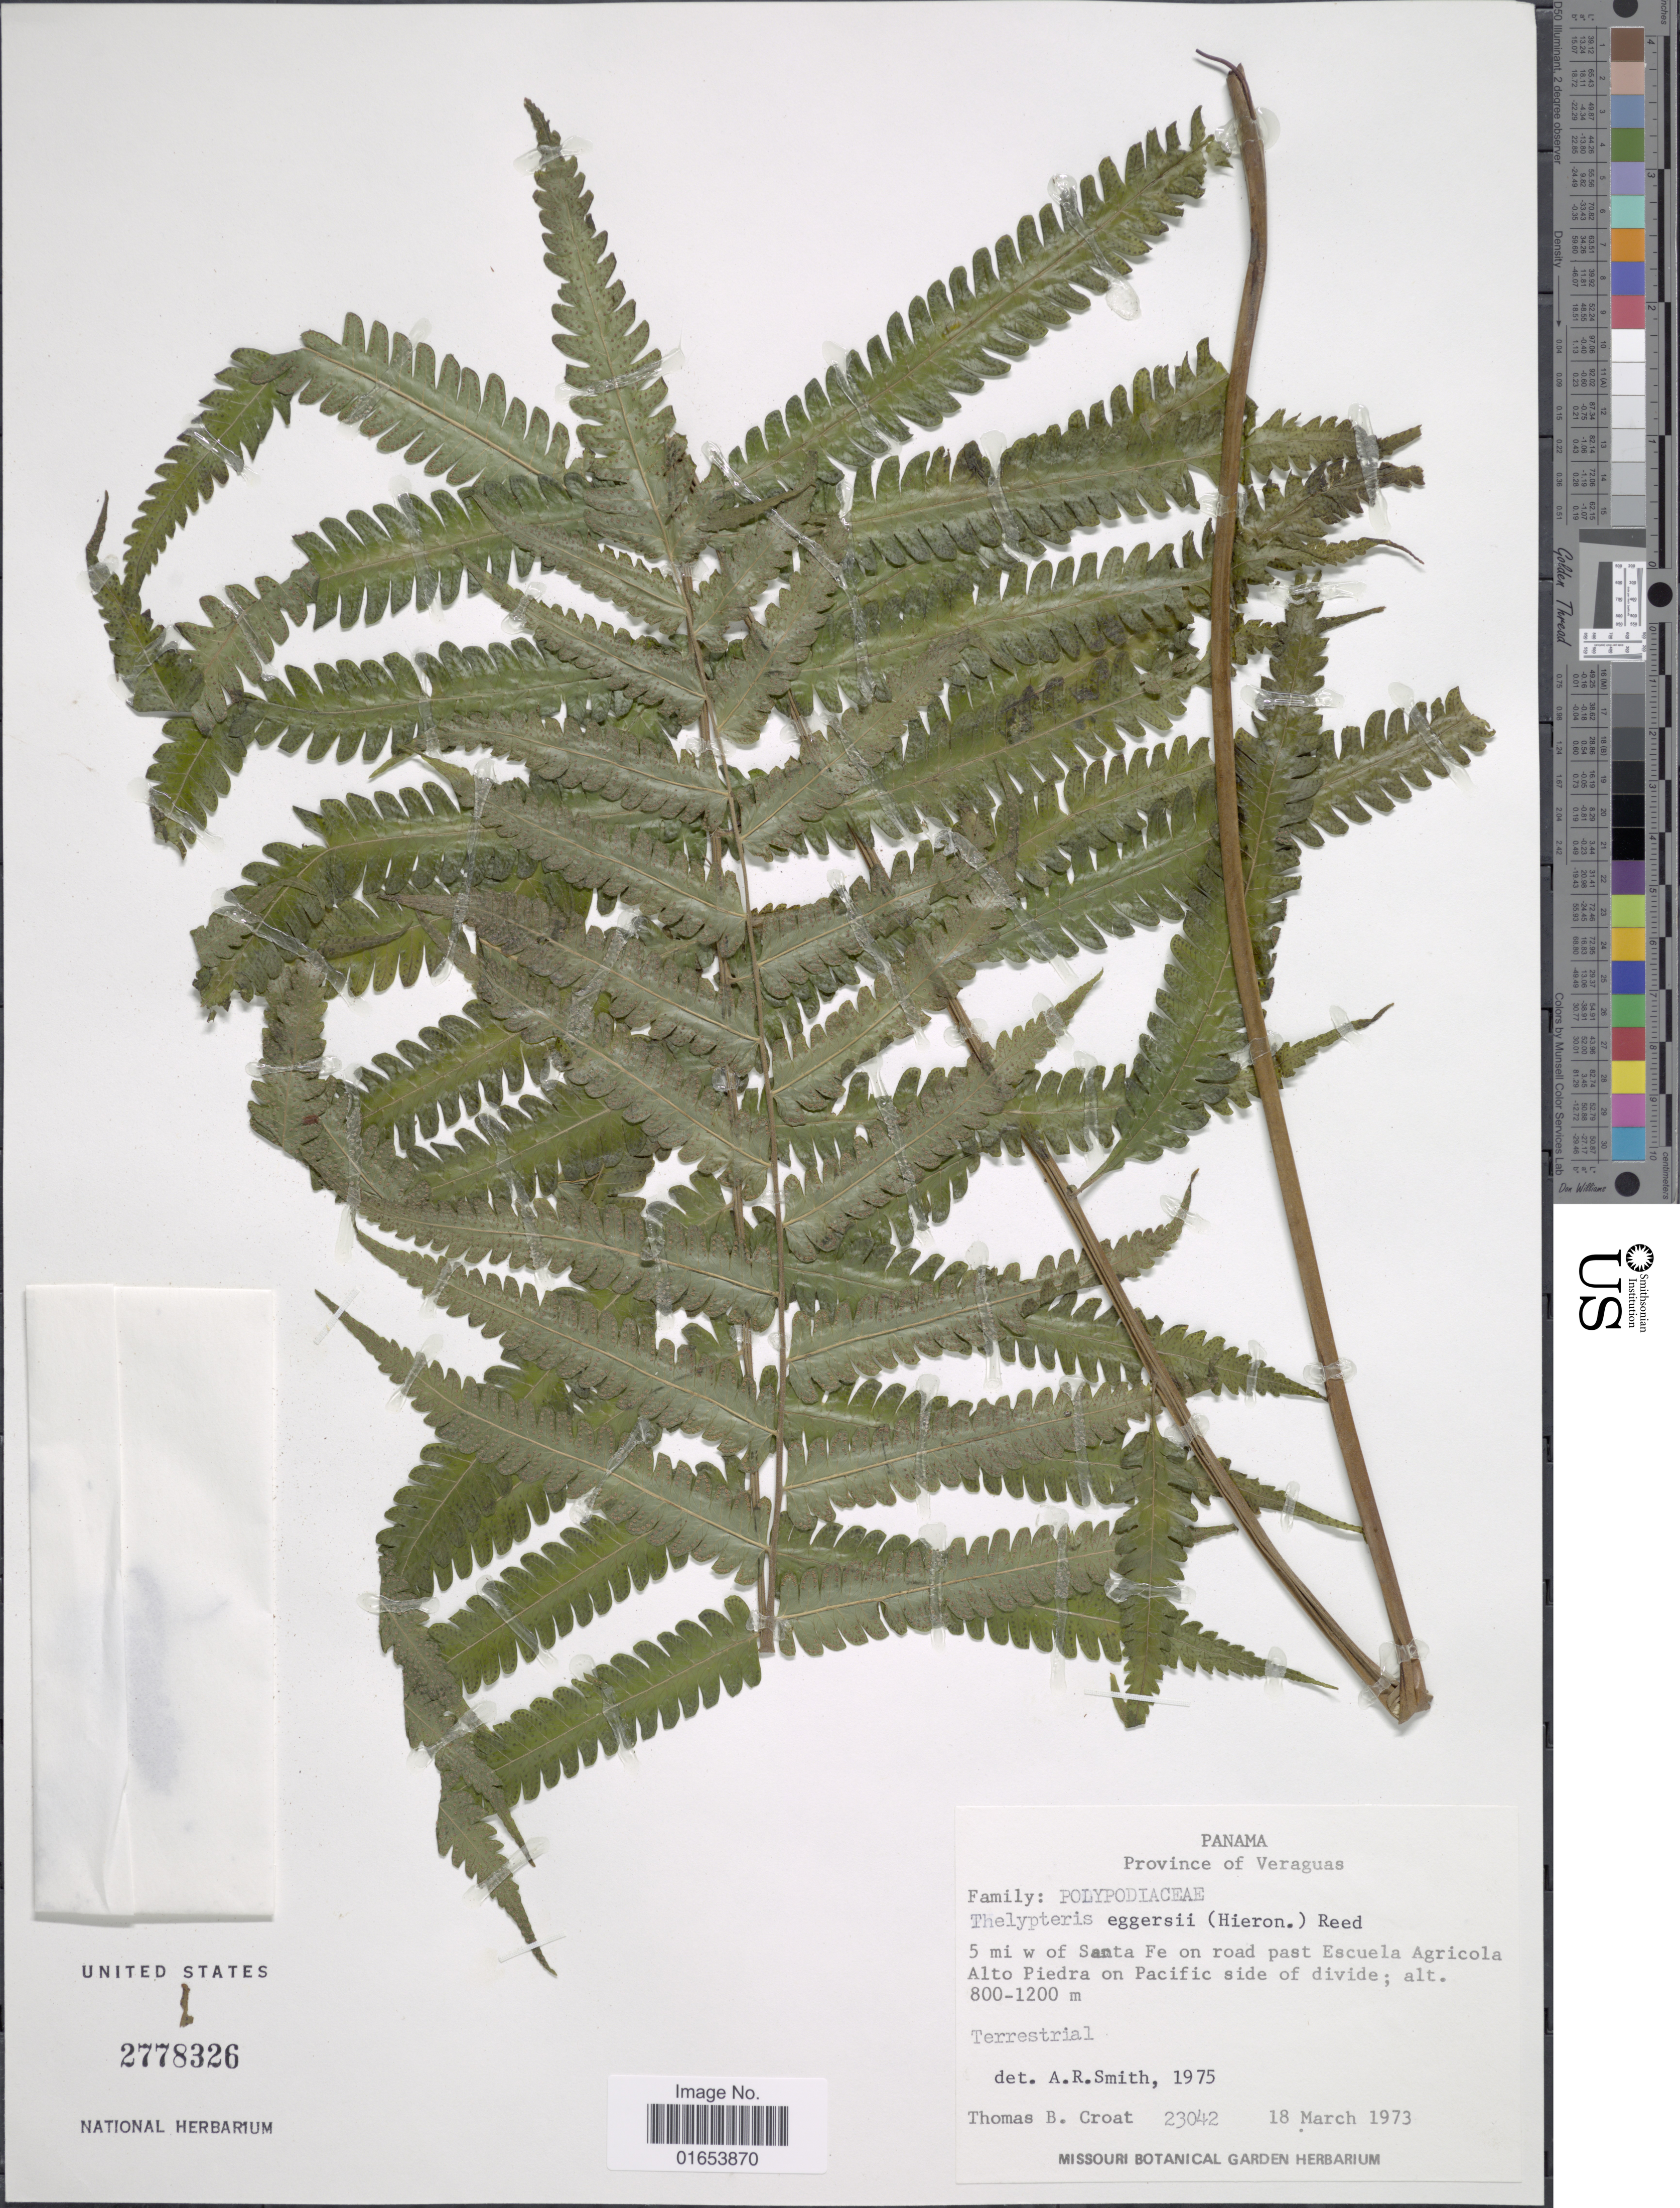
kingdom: Plantae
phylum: Tracheophyta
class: Polypodiopsida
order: Polypodiales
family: Thelypteridaceae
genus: Goniopteris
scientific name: Goniopteris eggersii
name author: (Hieron.) Alston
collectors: T. B. Croat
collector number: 23042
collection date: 1973-03-18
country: Panama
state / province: Veraguas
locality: Province of Veraguas, 5 mi w of Santa Fe on road past Escuela Agricola Alto Piedra on pacific side of divide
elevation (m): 800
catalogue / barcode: US 2778326